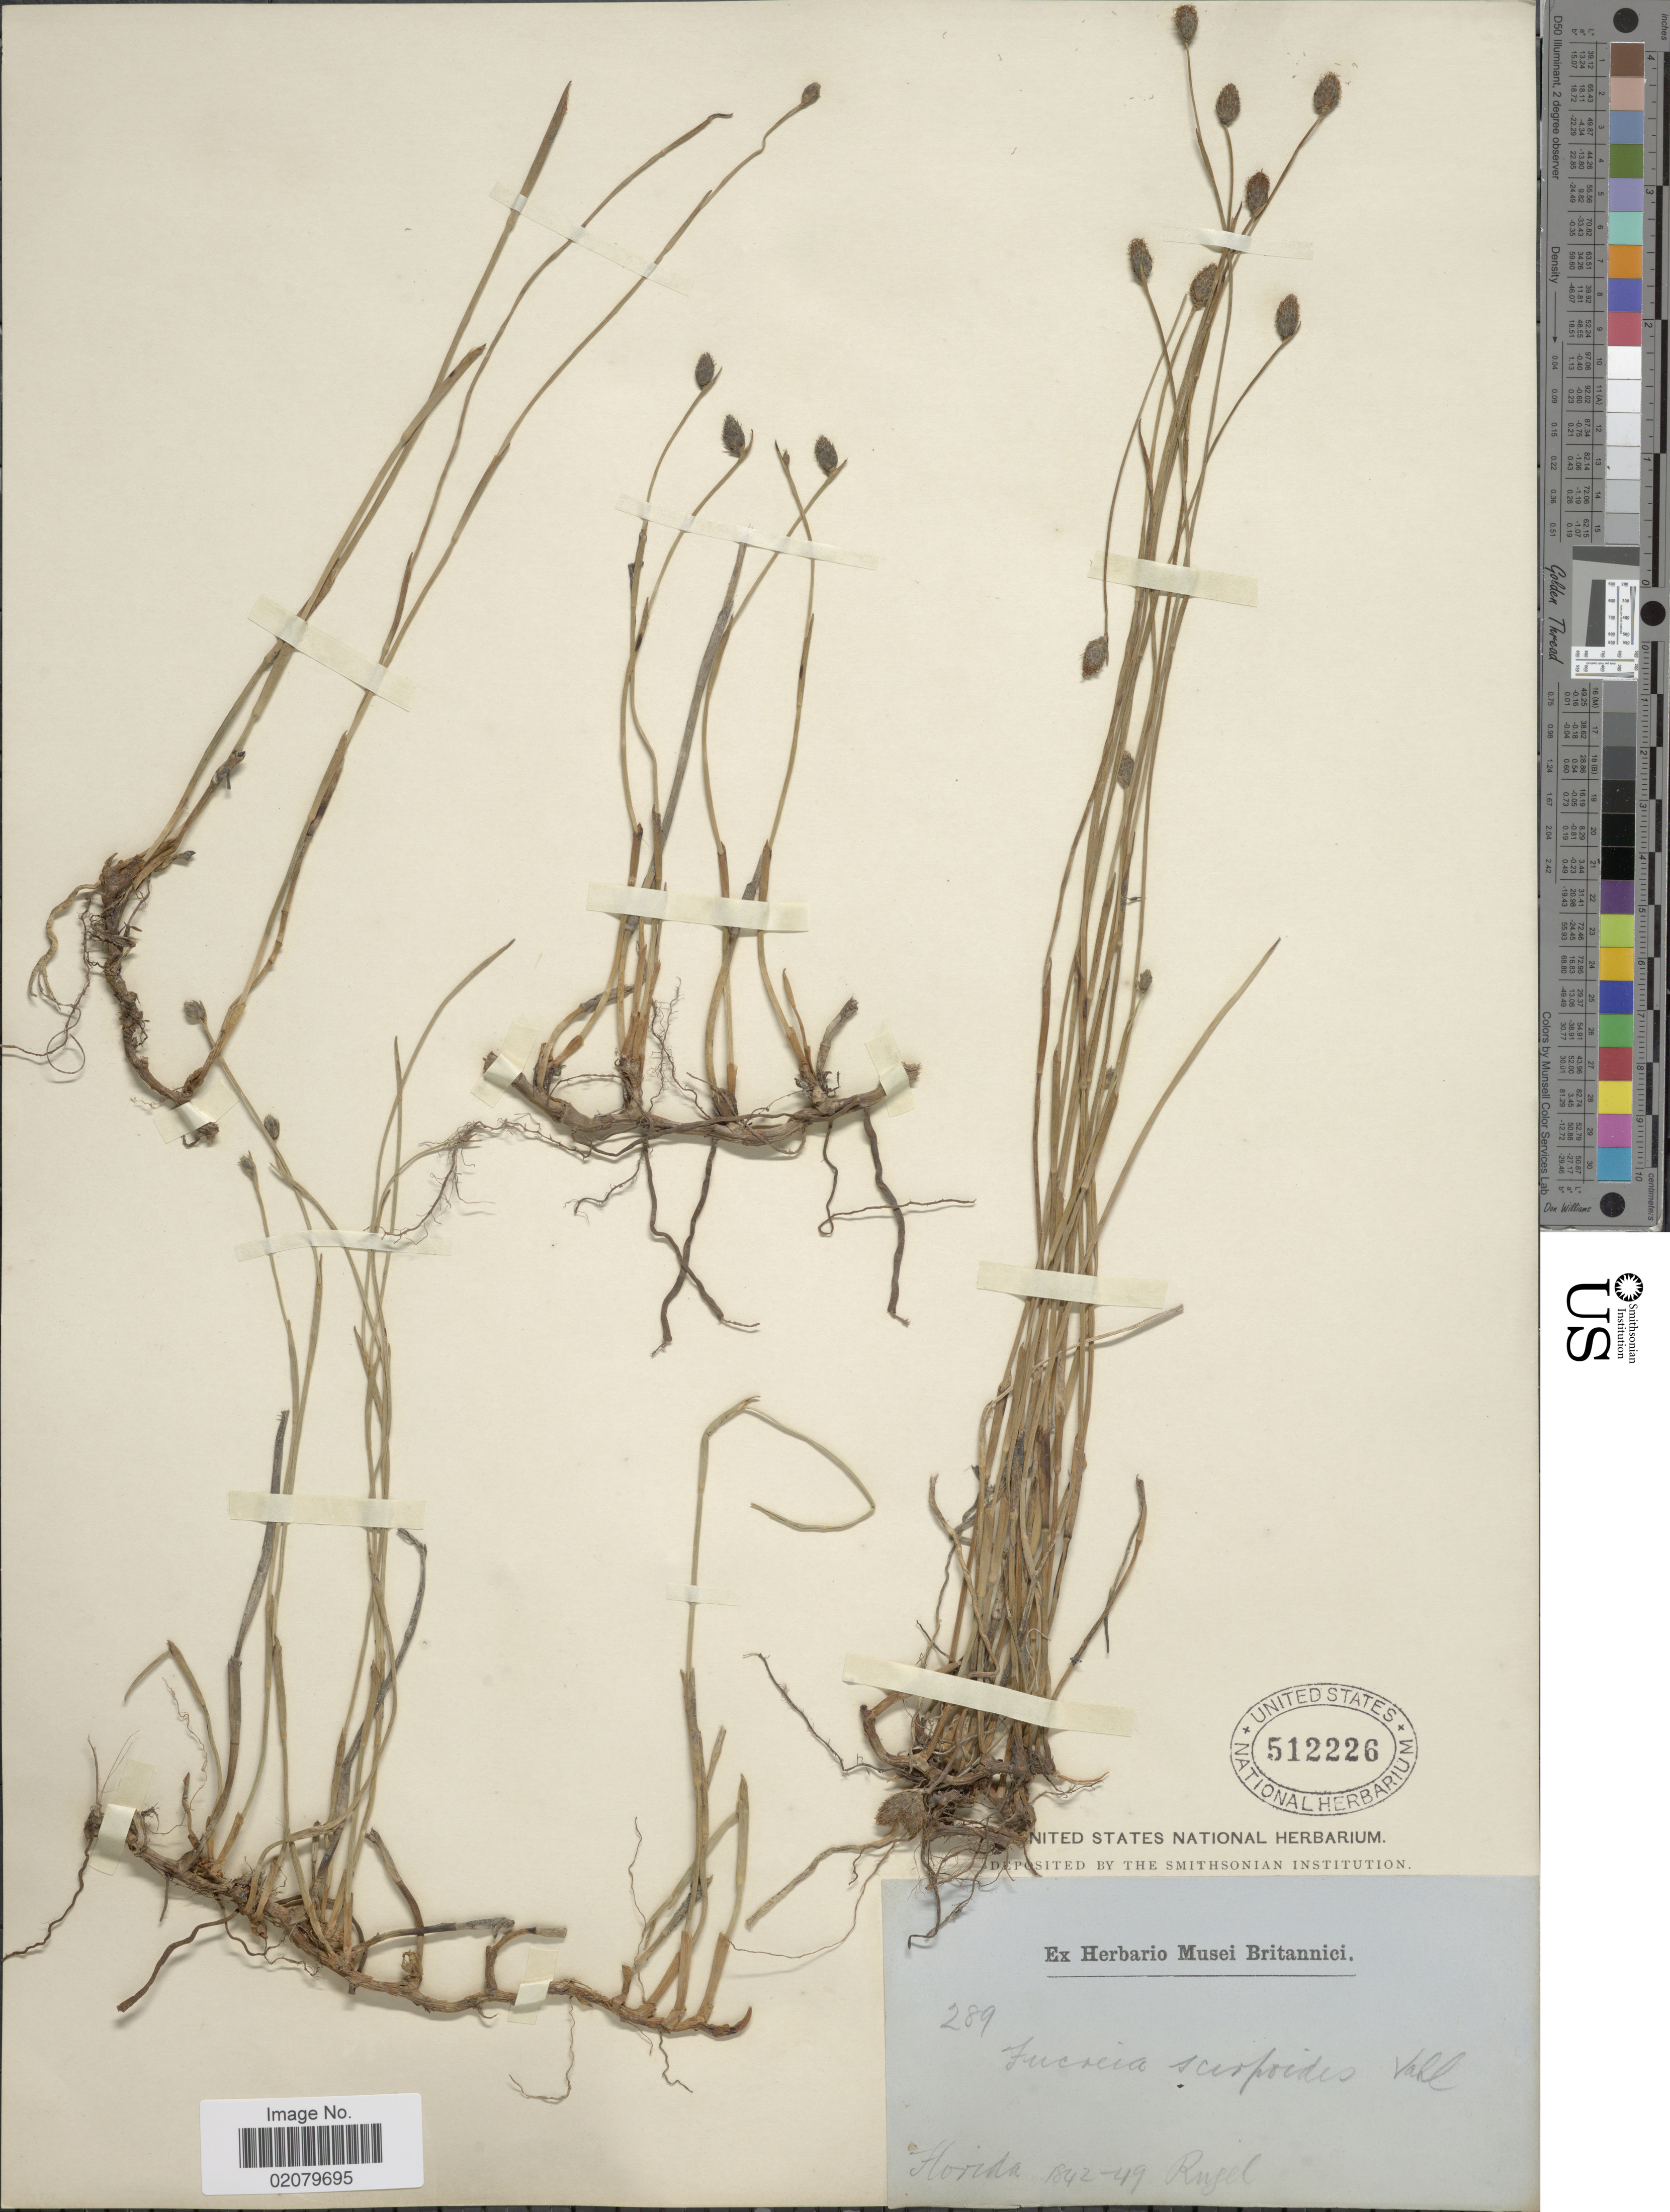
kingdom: Plantae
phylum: Tracheophyta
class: Liliopsida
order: Poales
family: Cyperaceae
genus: Fuirena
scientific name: Fuirena scirpoidea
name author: Michx.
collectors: Rugel, --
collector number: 289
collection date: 1842/1849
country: United States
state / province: Florida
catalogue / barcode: US 512226